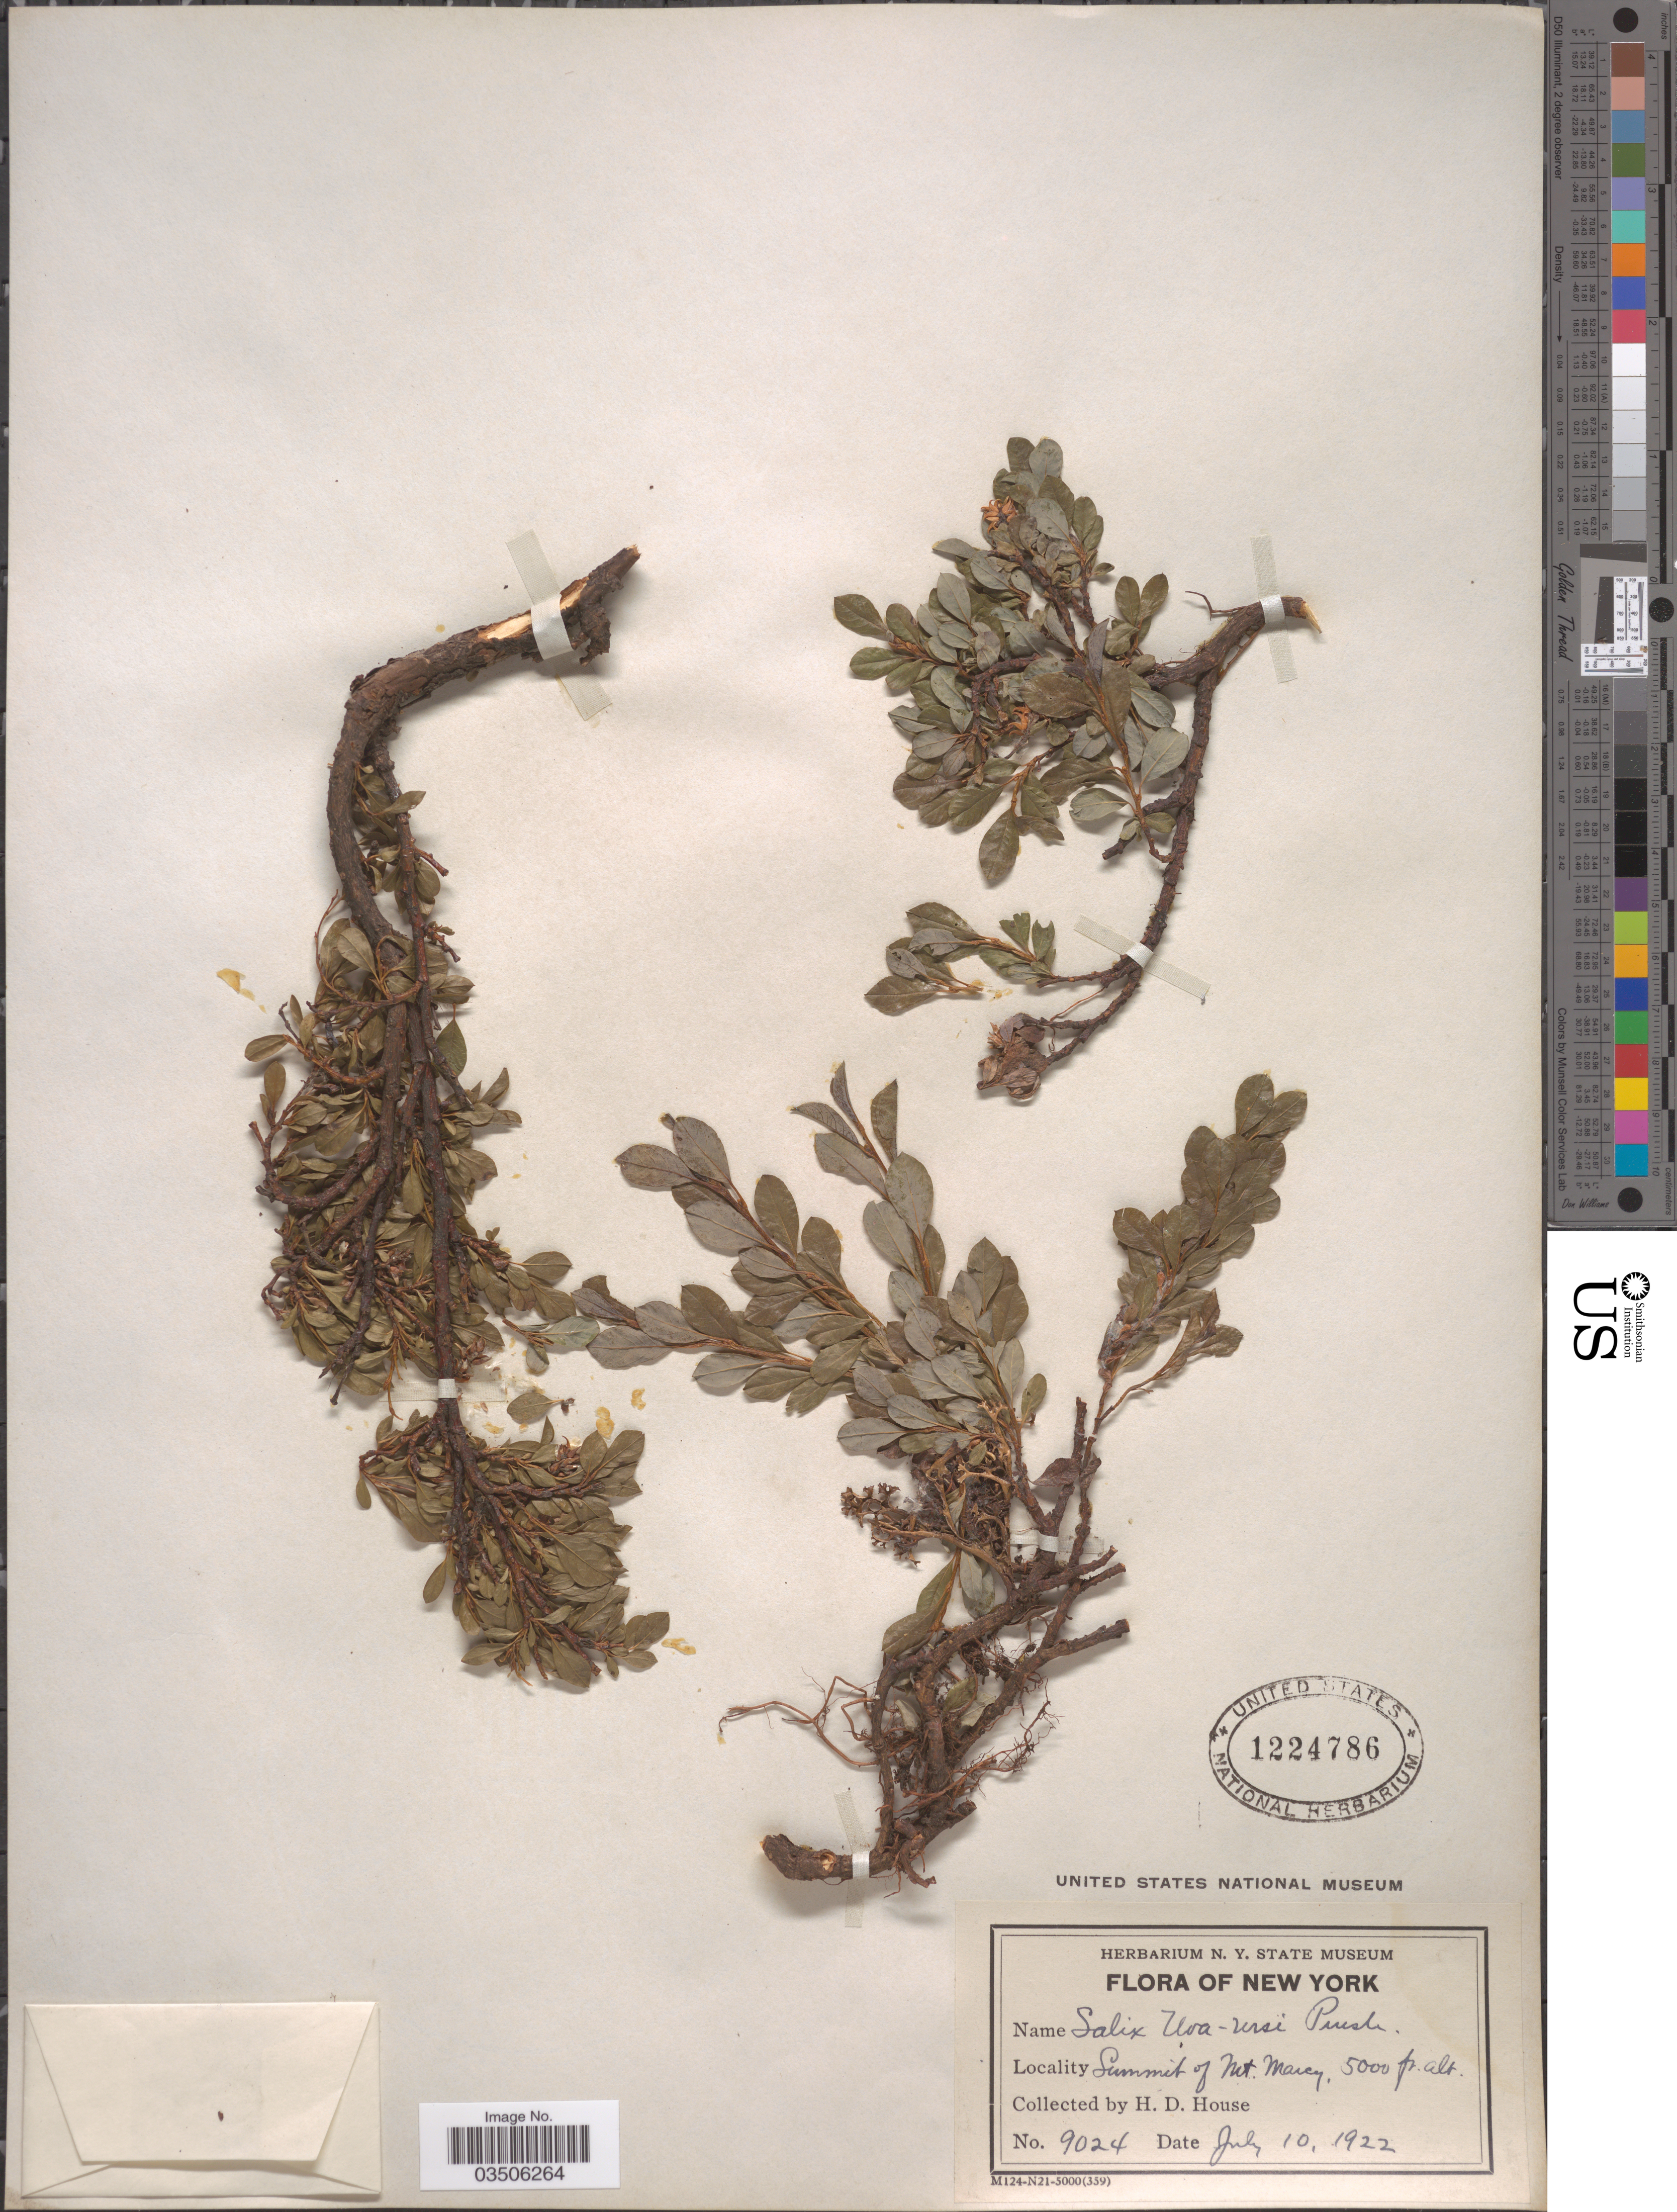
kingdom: Plantae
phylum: Tracheophyta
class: Magnoliopsida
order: Malpighiales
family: Salicaceae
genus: Salix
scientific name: Salix uva-ursi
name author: Pursh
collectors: H. D. House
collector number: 9024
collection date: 1922-07-10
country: United States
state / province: New York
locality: Summit of Mt. Marcy.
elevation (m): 1524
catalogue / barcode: US 1224786